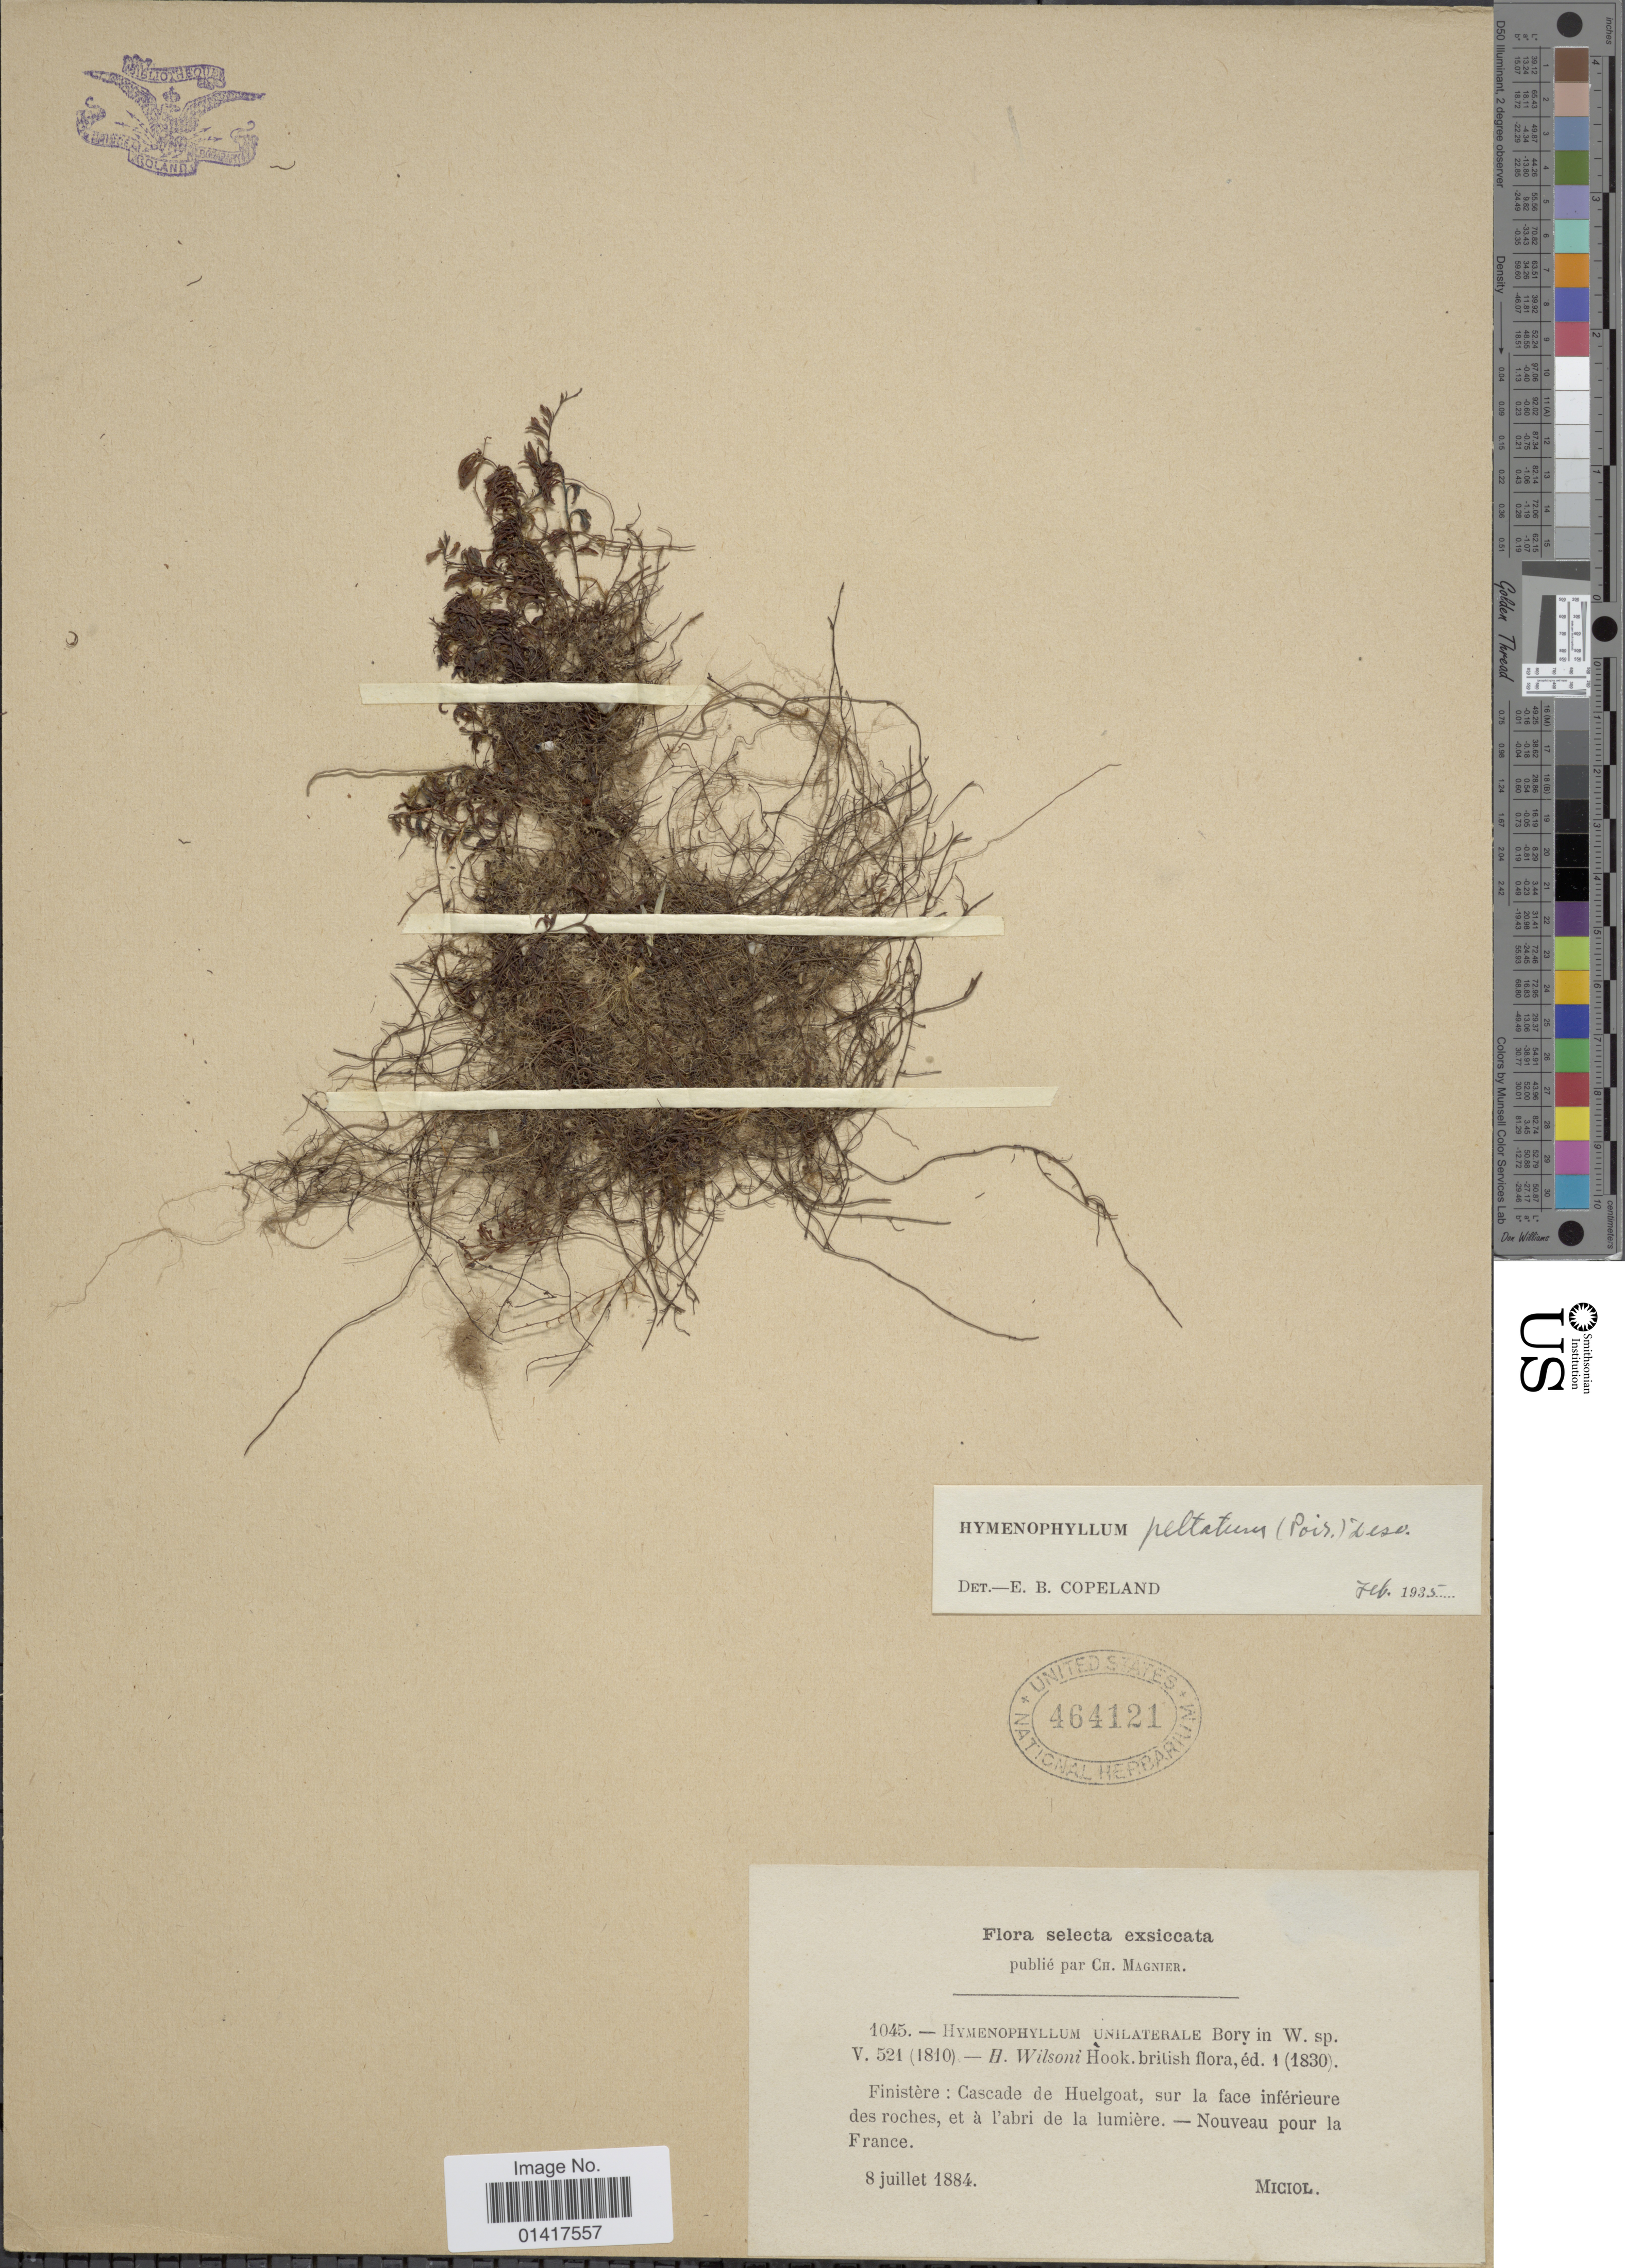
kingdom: Plantae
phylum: Tracheophyta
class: Polypodiopsida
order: Hymenophyllales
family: Hymenophyllaceae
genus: Hymenophyllum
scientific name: Hymenophyllum peltatum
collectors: -. Miciol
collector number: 1045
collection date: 1884-07-08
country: France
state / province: Bretagne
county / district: Finistère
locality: Finistere: Cascade de Huelgoat, sur la face inferieure des roches, et a l'abri de la lumiere. Nouveau pour la France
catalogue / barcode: US 464121